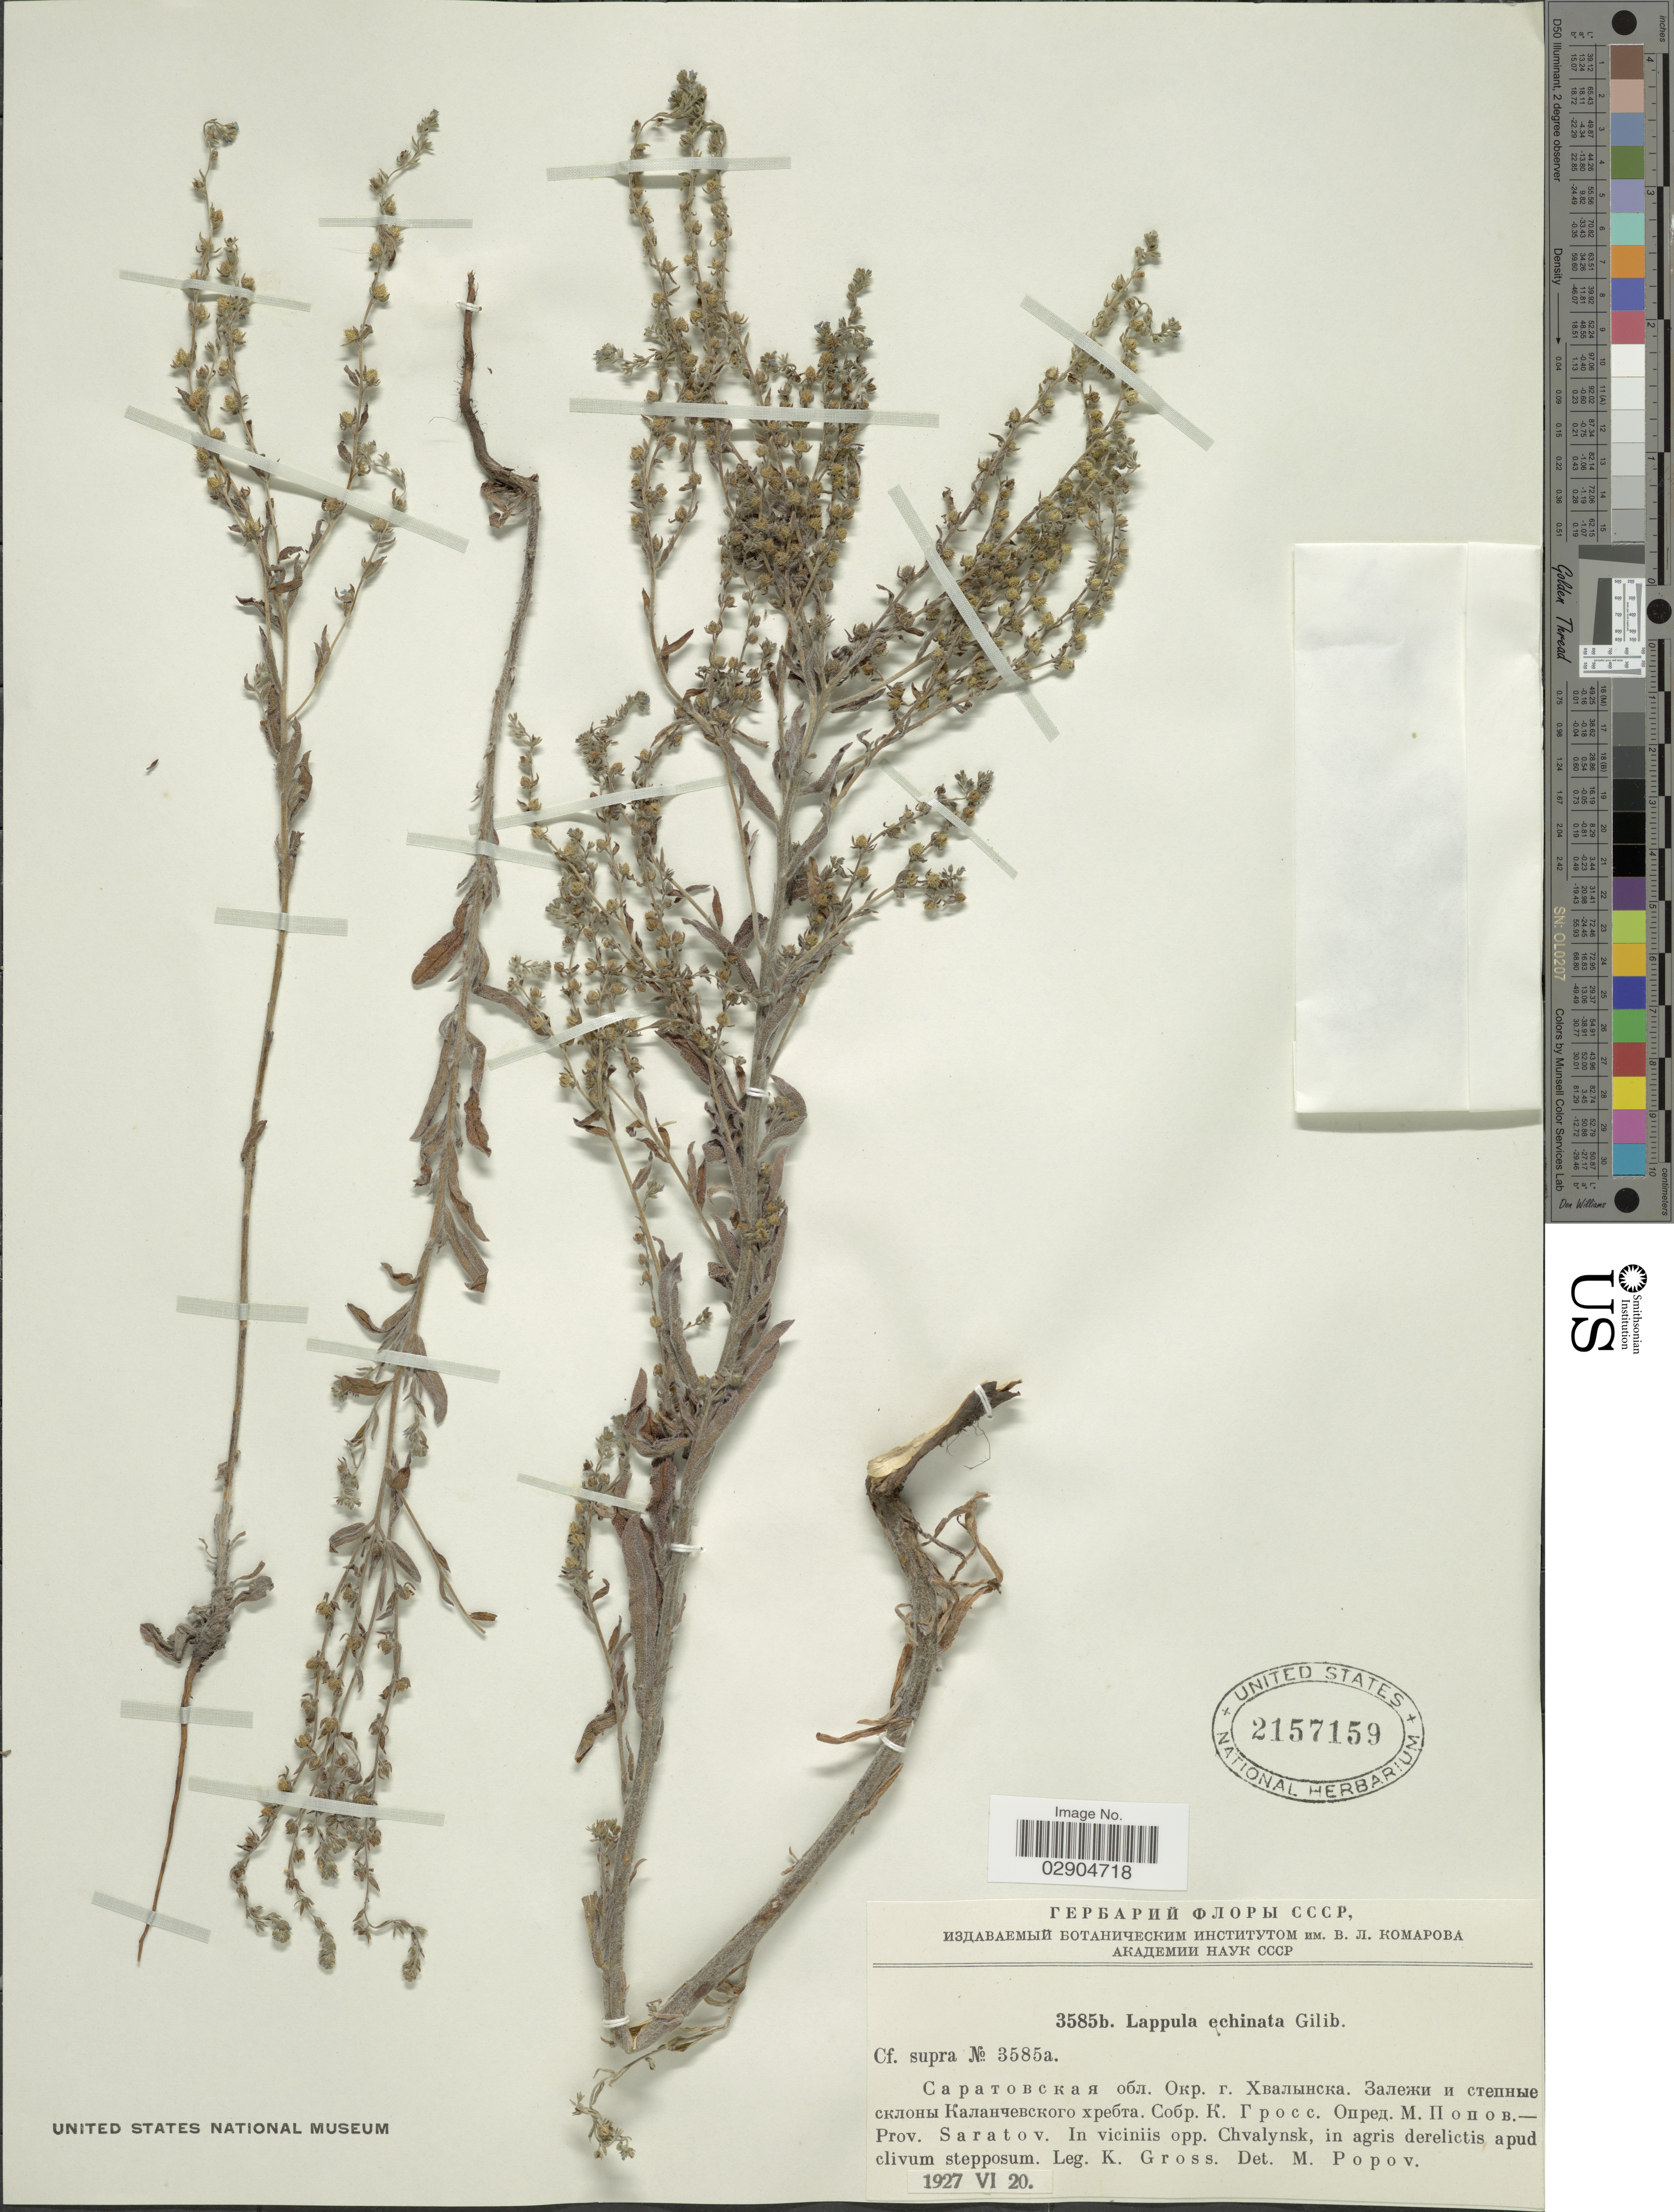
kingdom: Plantae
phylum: Tracheophyta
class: Magnoliopsida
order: Boraginales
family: Boraginaceae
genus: Lappula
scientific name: Lappula squarrosa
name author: (Retz.) Dumort.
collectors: K. Gross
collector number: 3585b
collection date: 1927-06-20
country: Russian Federation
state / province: Saratov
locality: Prov. Saratov. In viciniis opp. Chvalynsk, in agris derelictis a pud clivum stepposum.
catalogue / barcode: US 2157159